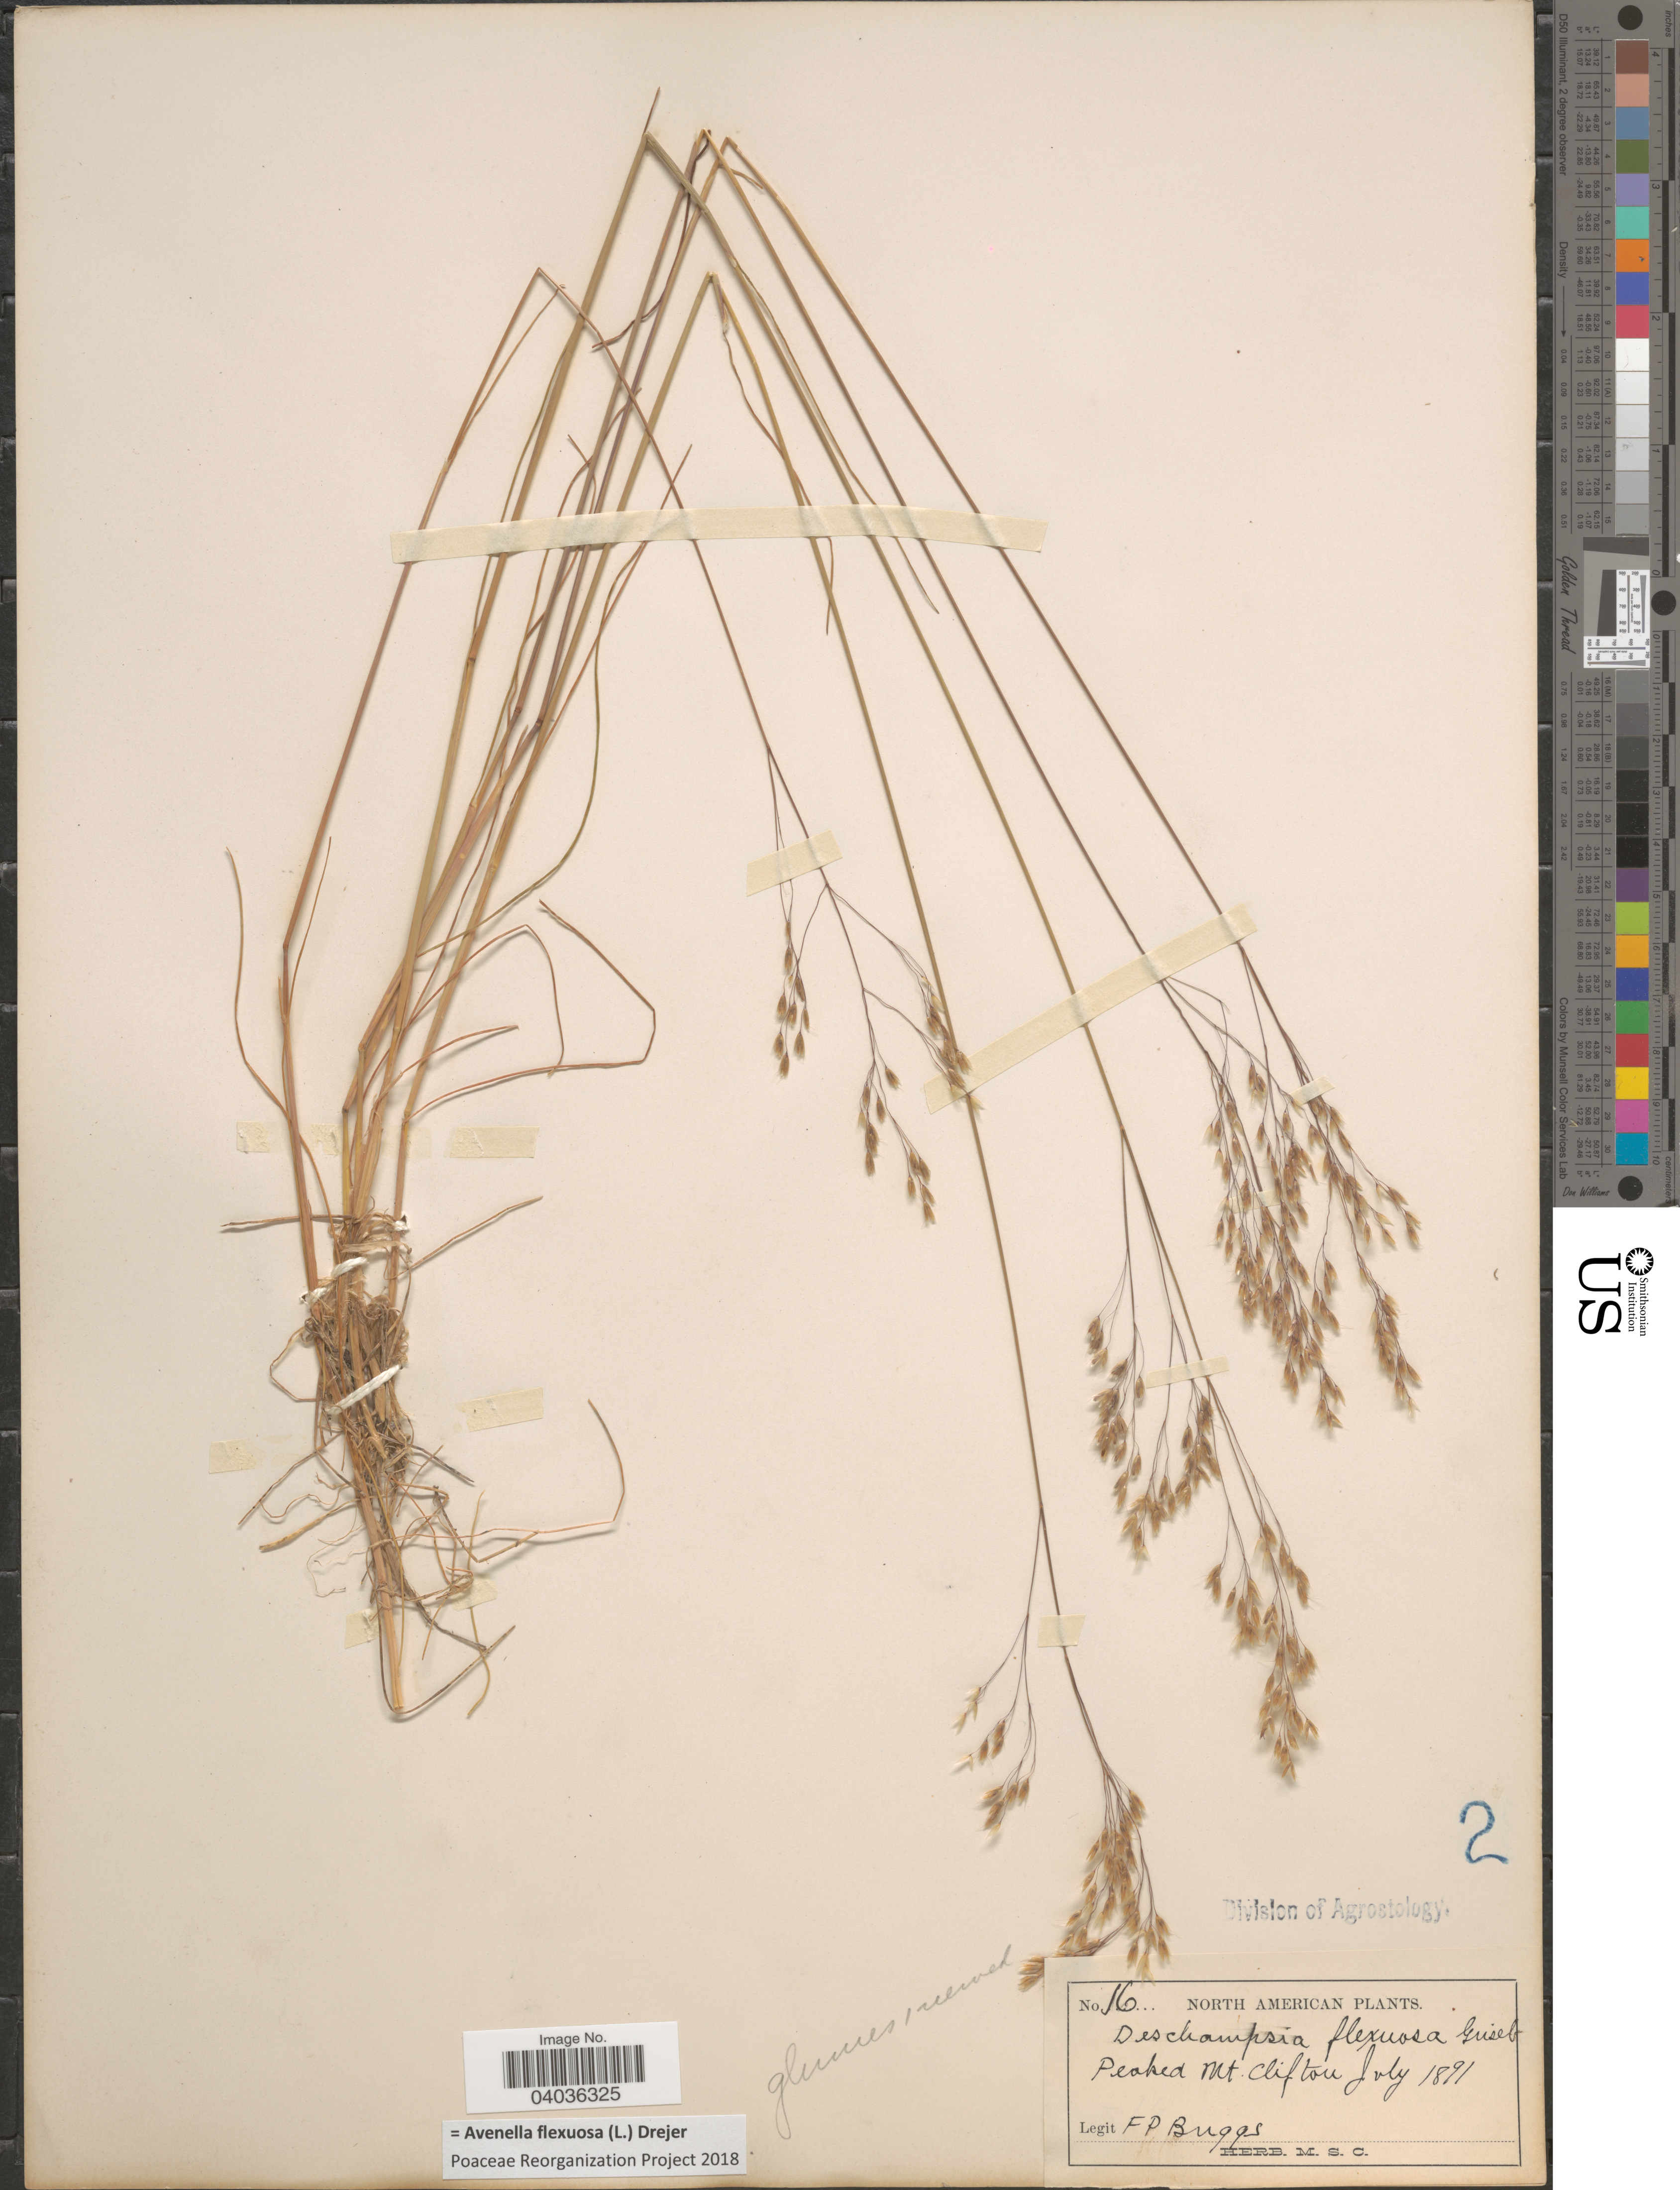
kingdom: Plantae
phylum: Tracheophyta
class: Liliopsida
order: Poales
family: Poaceae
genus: Avenella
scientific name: Avenella flexuosa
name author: (L.) Drejer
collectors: F. Briggs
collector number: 16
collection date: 1891-07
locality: North America. Peaked Mt. Clifton.